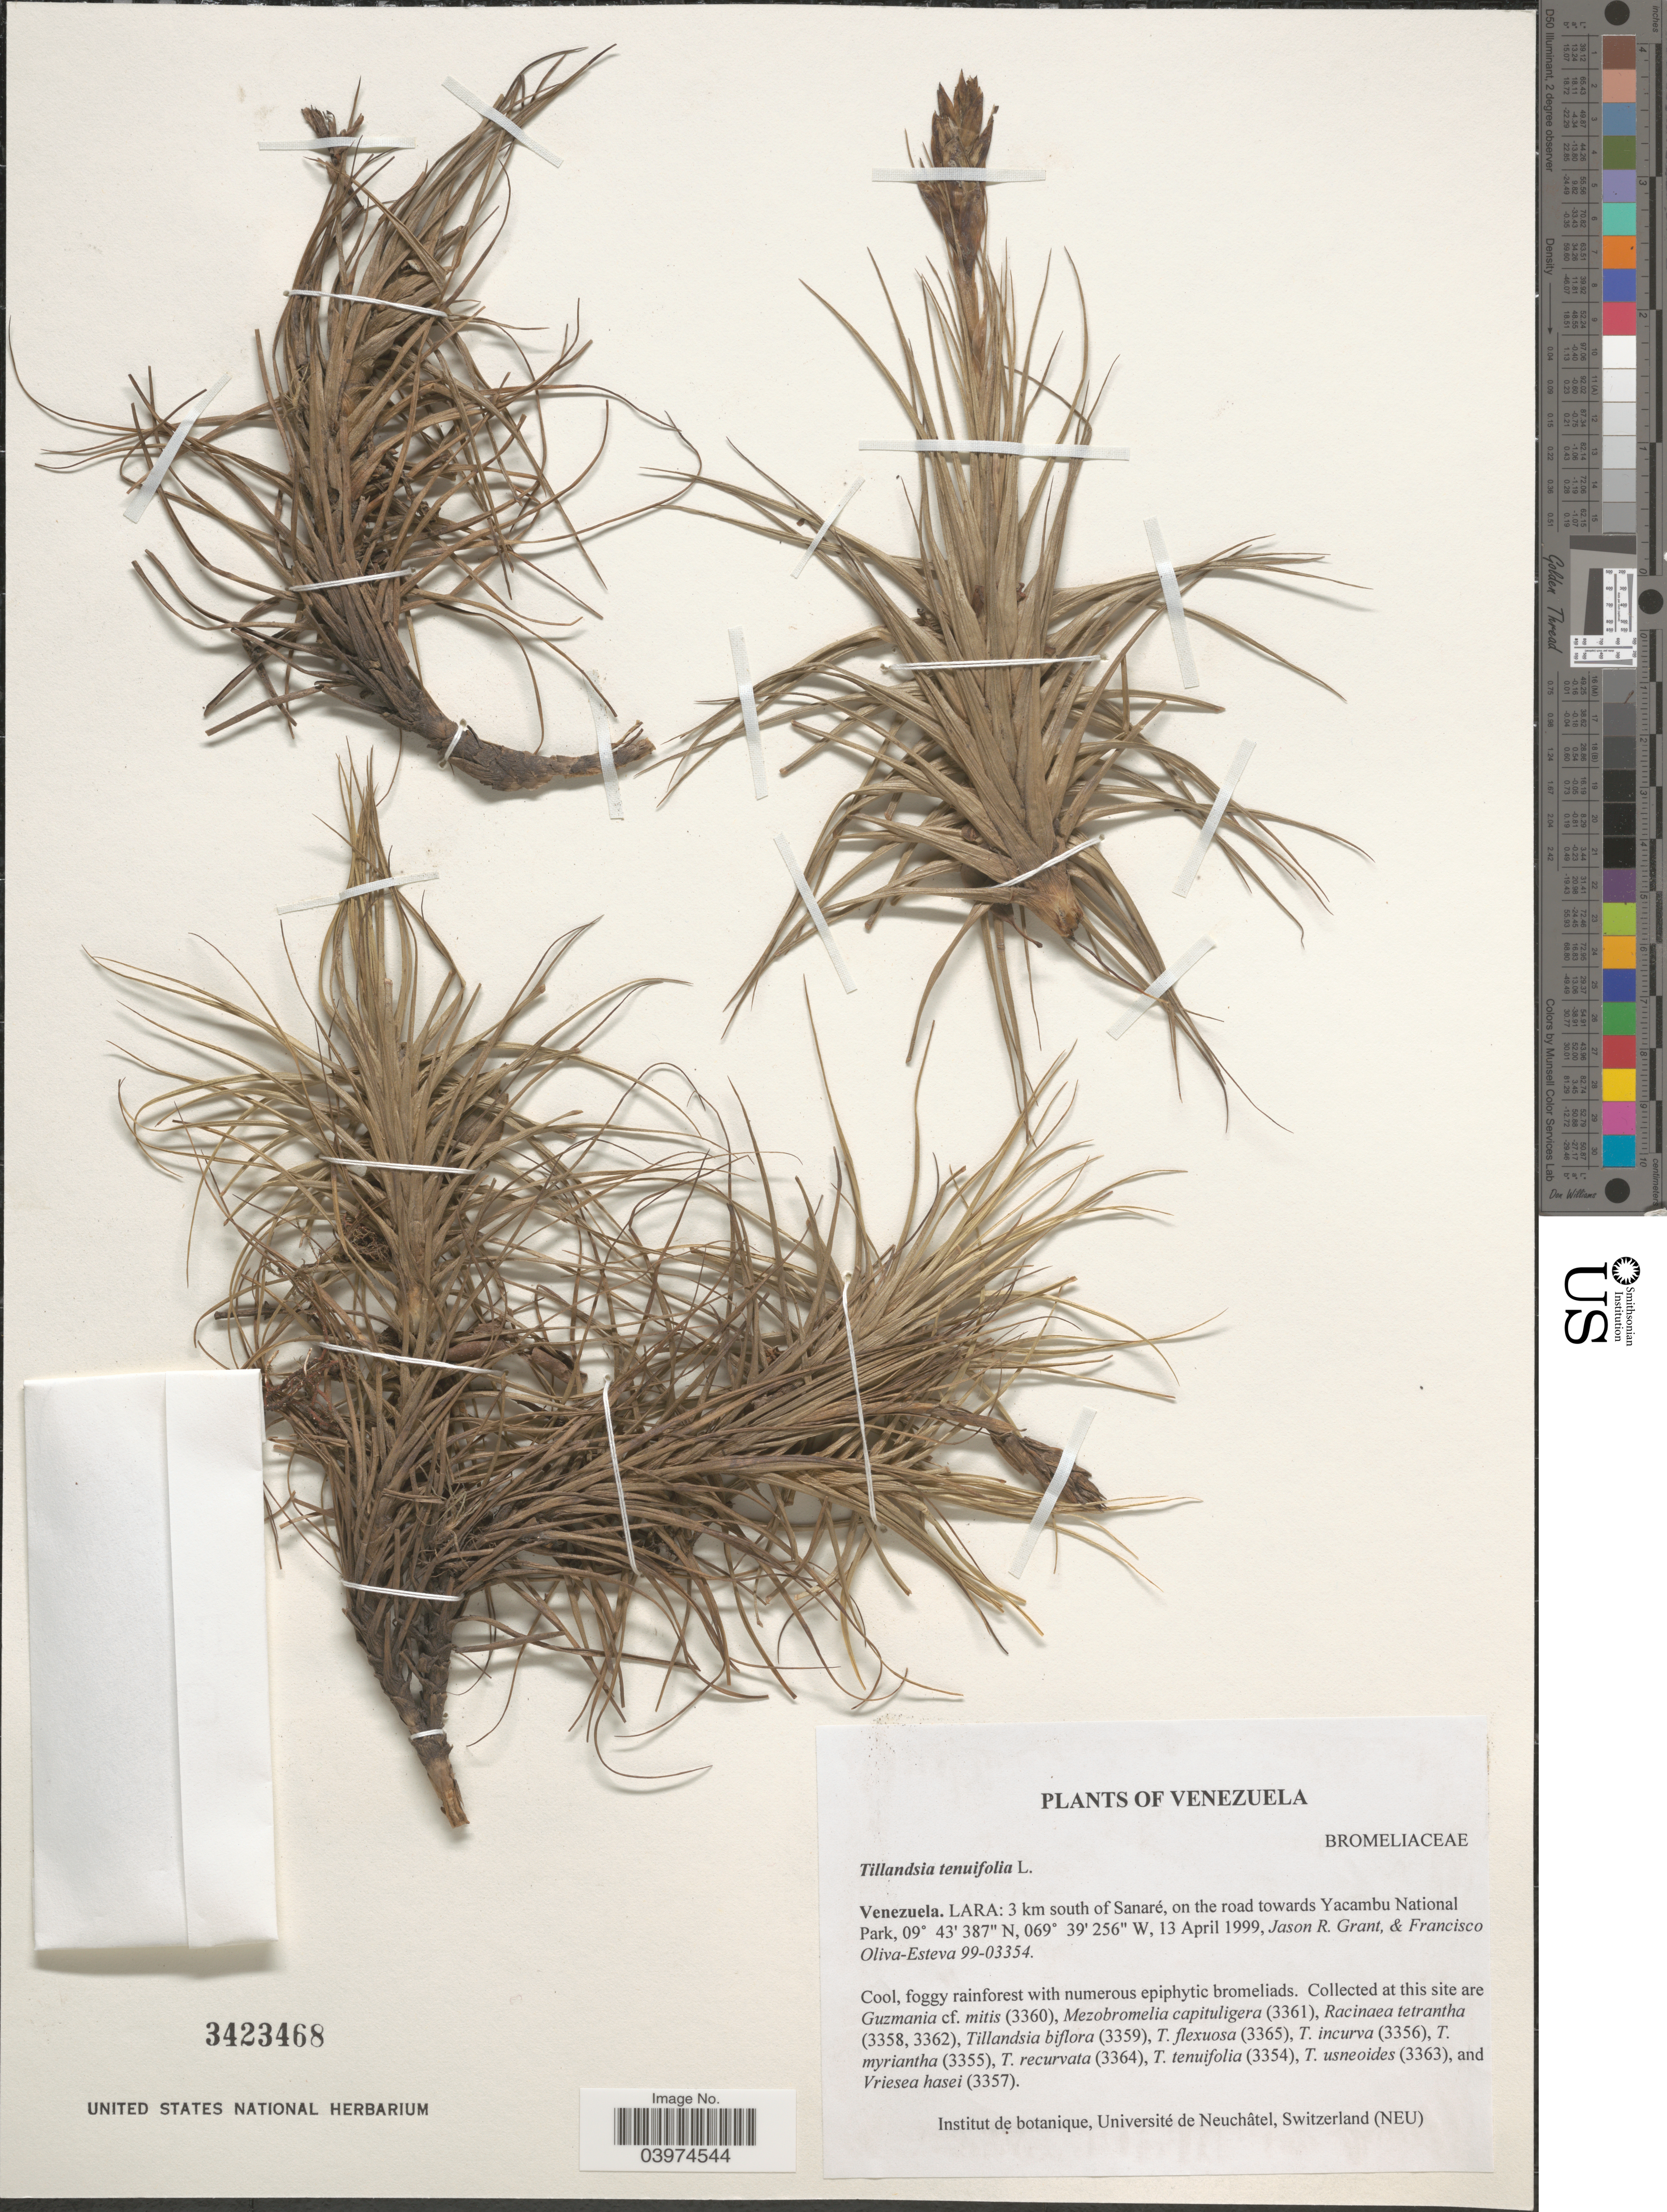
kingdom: Plantae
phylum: Tracheophyta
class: Liliopsida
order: Poales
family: Bromeliaceae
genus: Tillandsia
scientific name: Tillandsia tenuifolia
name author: L.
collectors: J. R. Grant & F. Oliva-Esteva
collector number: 99-03354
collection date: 1999-04-13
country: Venezuela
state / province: Lara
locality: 3 km south of Sanaré, on the road towards Yacambu National Park.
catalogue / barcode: US 3423468